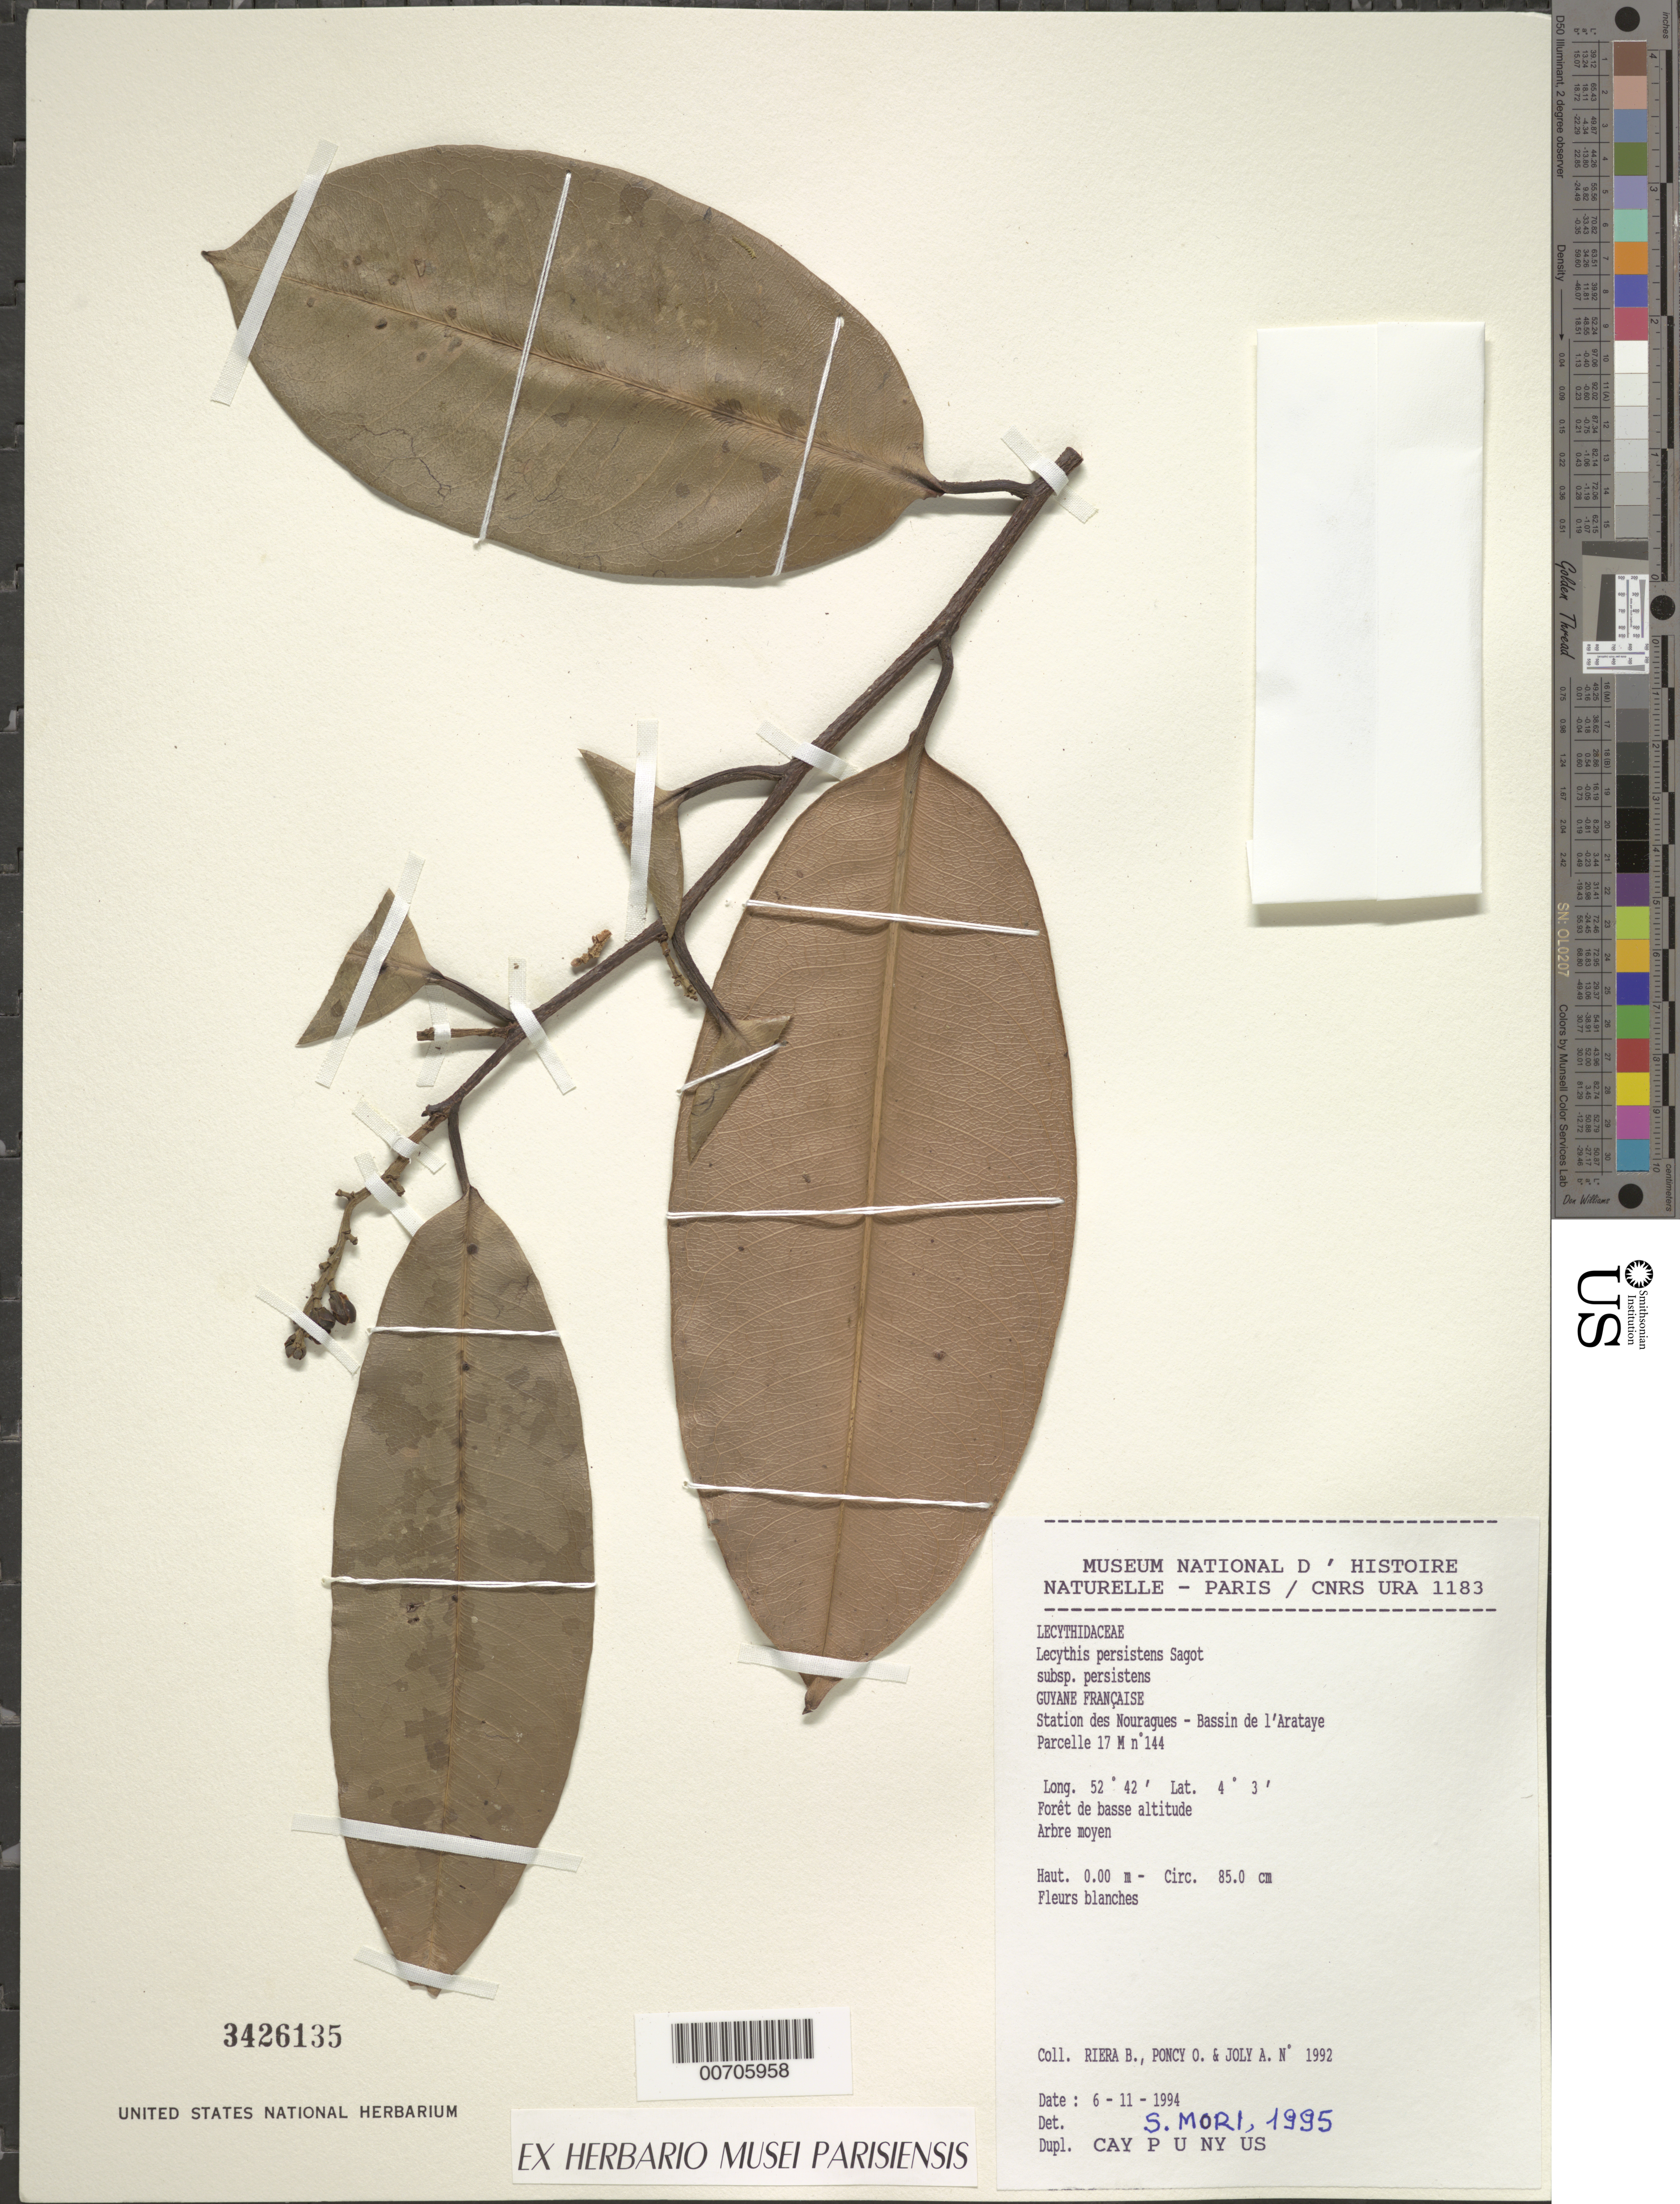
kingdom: Plantae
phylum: Tracheophyta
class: Magnoliopsida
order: Ericales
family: Lecythidaceae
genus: Lecythis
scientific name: Lecythis persistens subsp. persistens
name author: Sagot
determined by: Mori, Scott A.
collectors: B. Riéra, O. Poncy & A. Joly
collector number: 1992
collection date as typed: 6-Nov-94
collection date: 1994-11-06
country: French Guiana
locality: Station des Nouragues, Bassin de l'Approuague, Arataye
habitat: Low altitude forest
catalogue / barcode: US 3426135